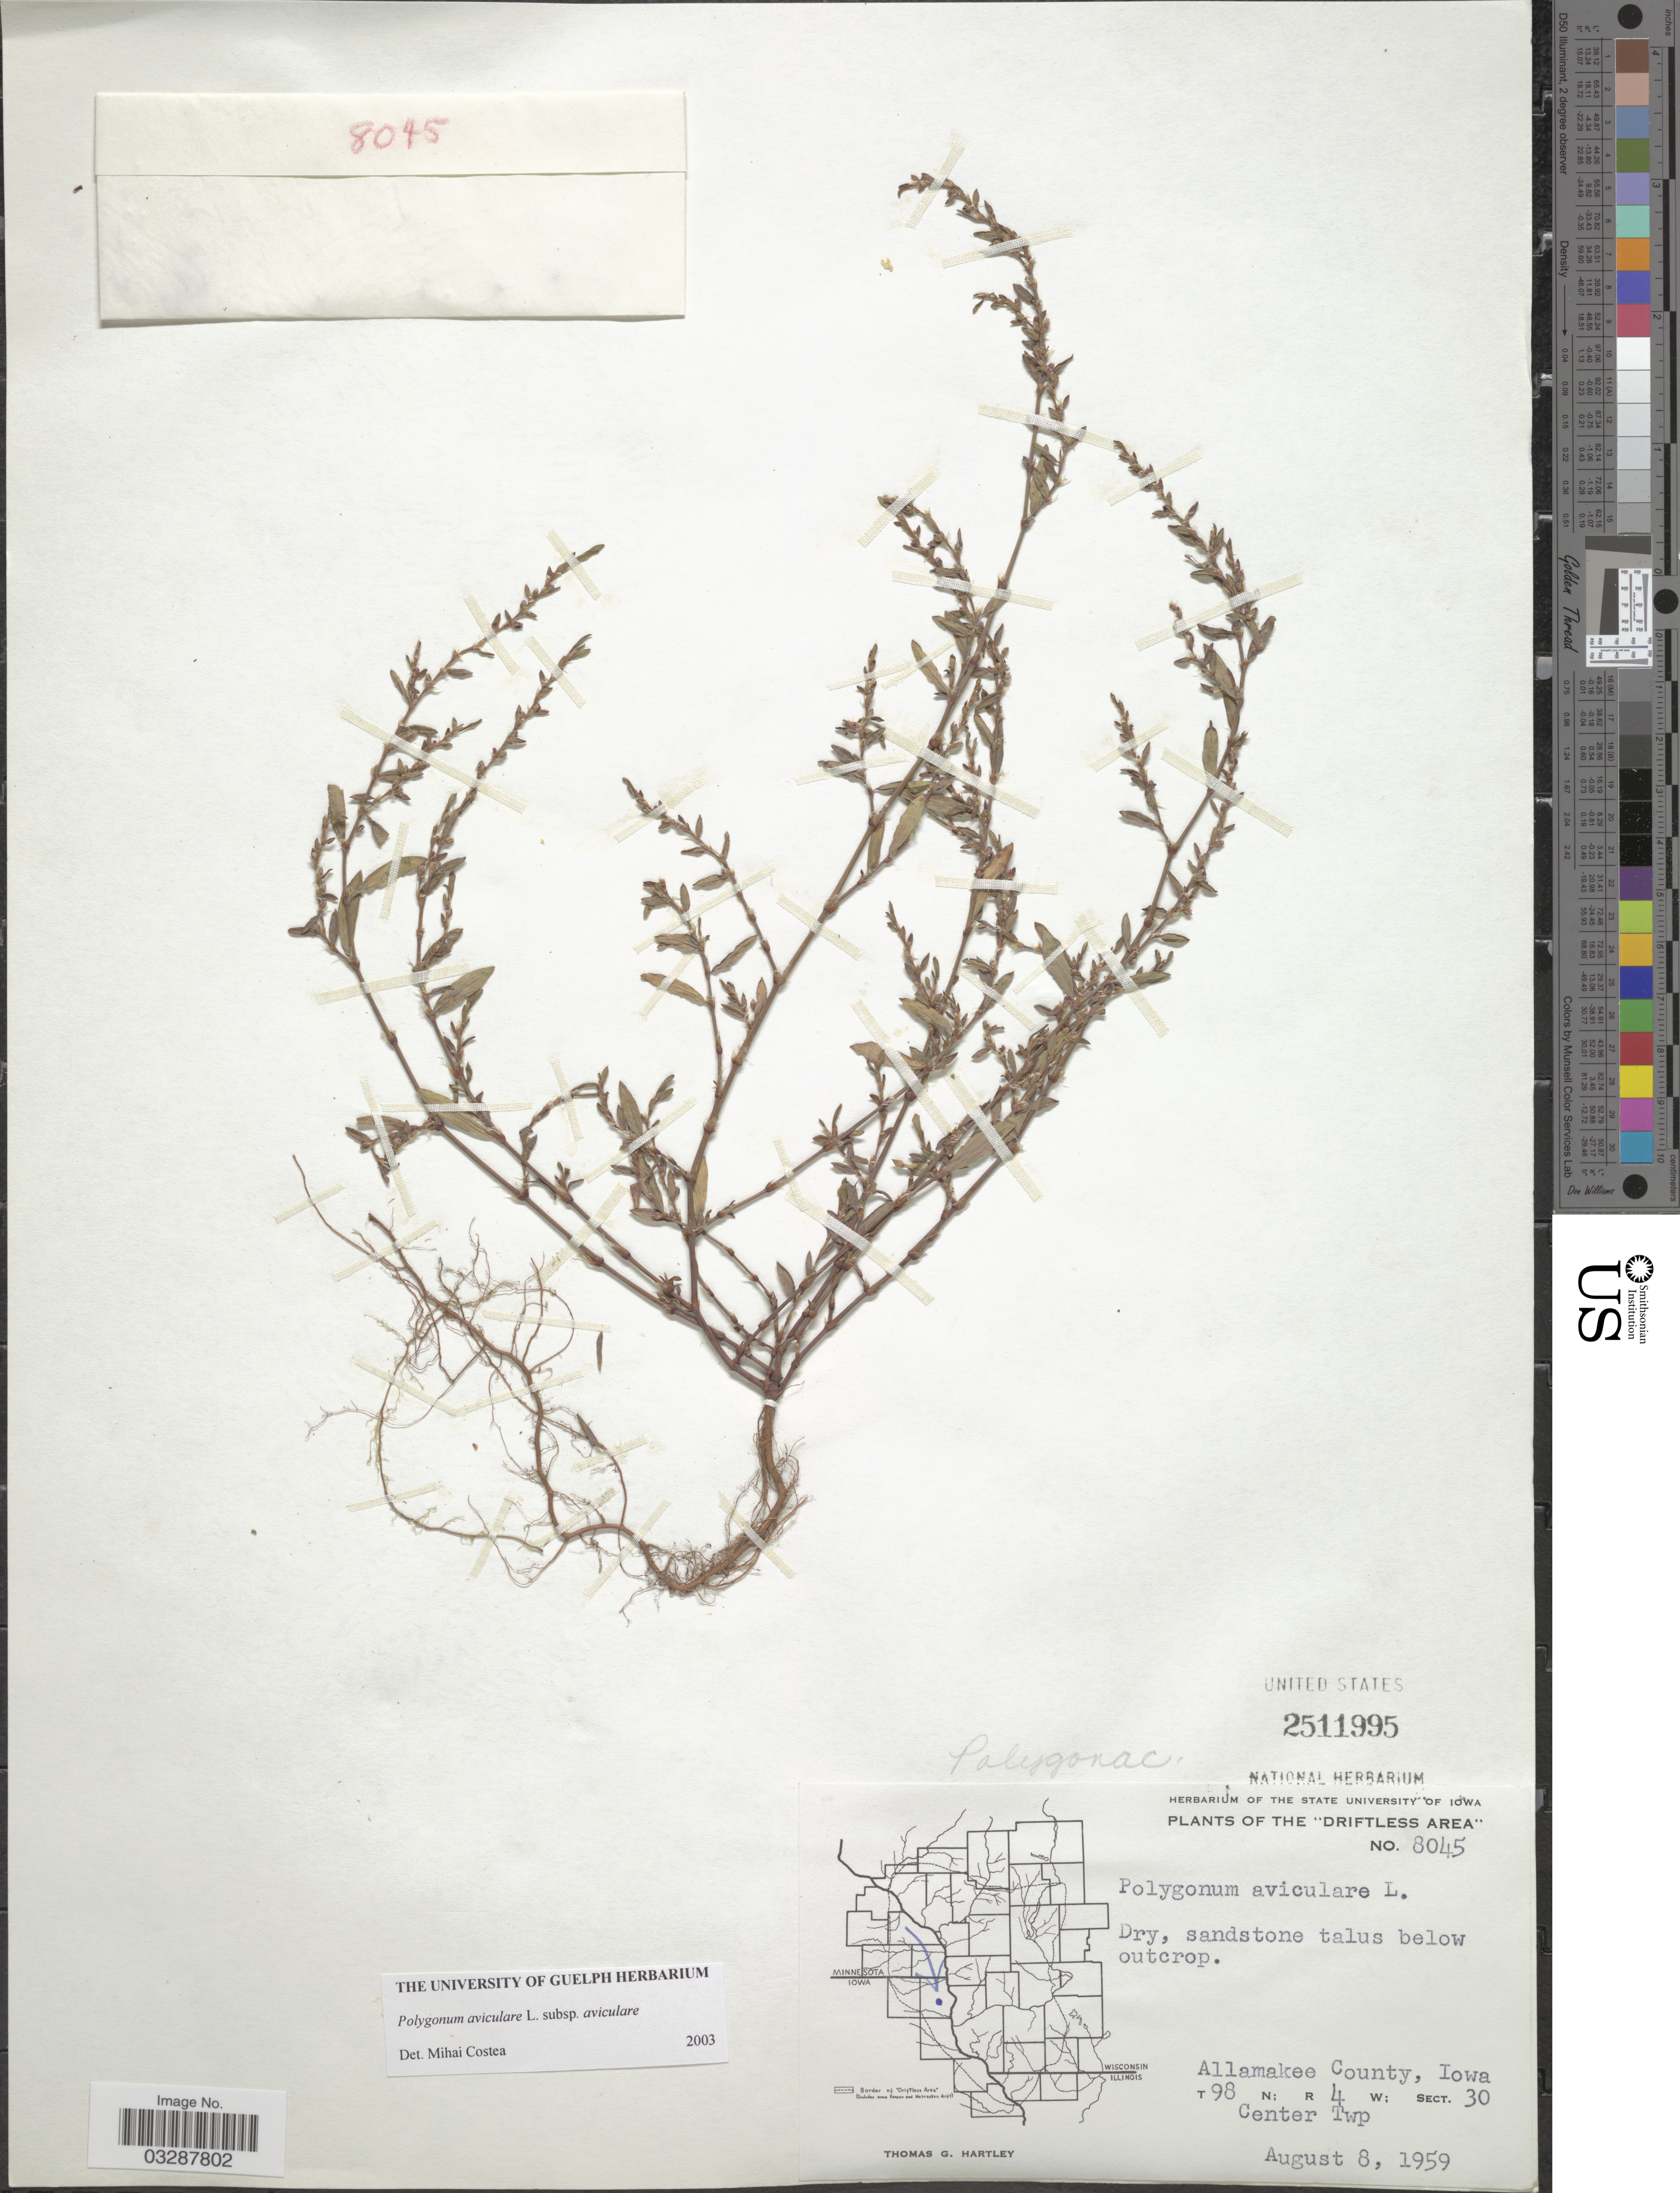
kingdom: Plantae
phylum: Tracheophyta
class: Magnoliopsida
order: Caryophyllales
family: Polygonaceae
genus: Polygonum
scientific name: Polygonum aviculare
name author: L.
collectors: T. G. Hartley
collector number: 8045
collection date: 1959-08-08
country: United States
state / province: Iowa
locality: Driftless Area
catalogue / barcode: US 2511995